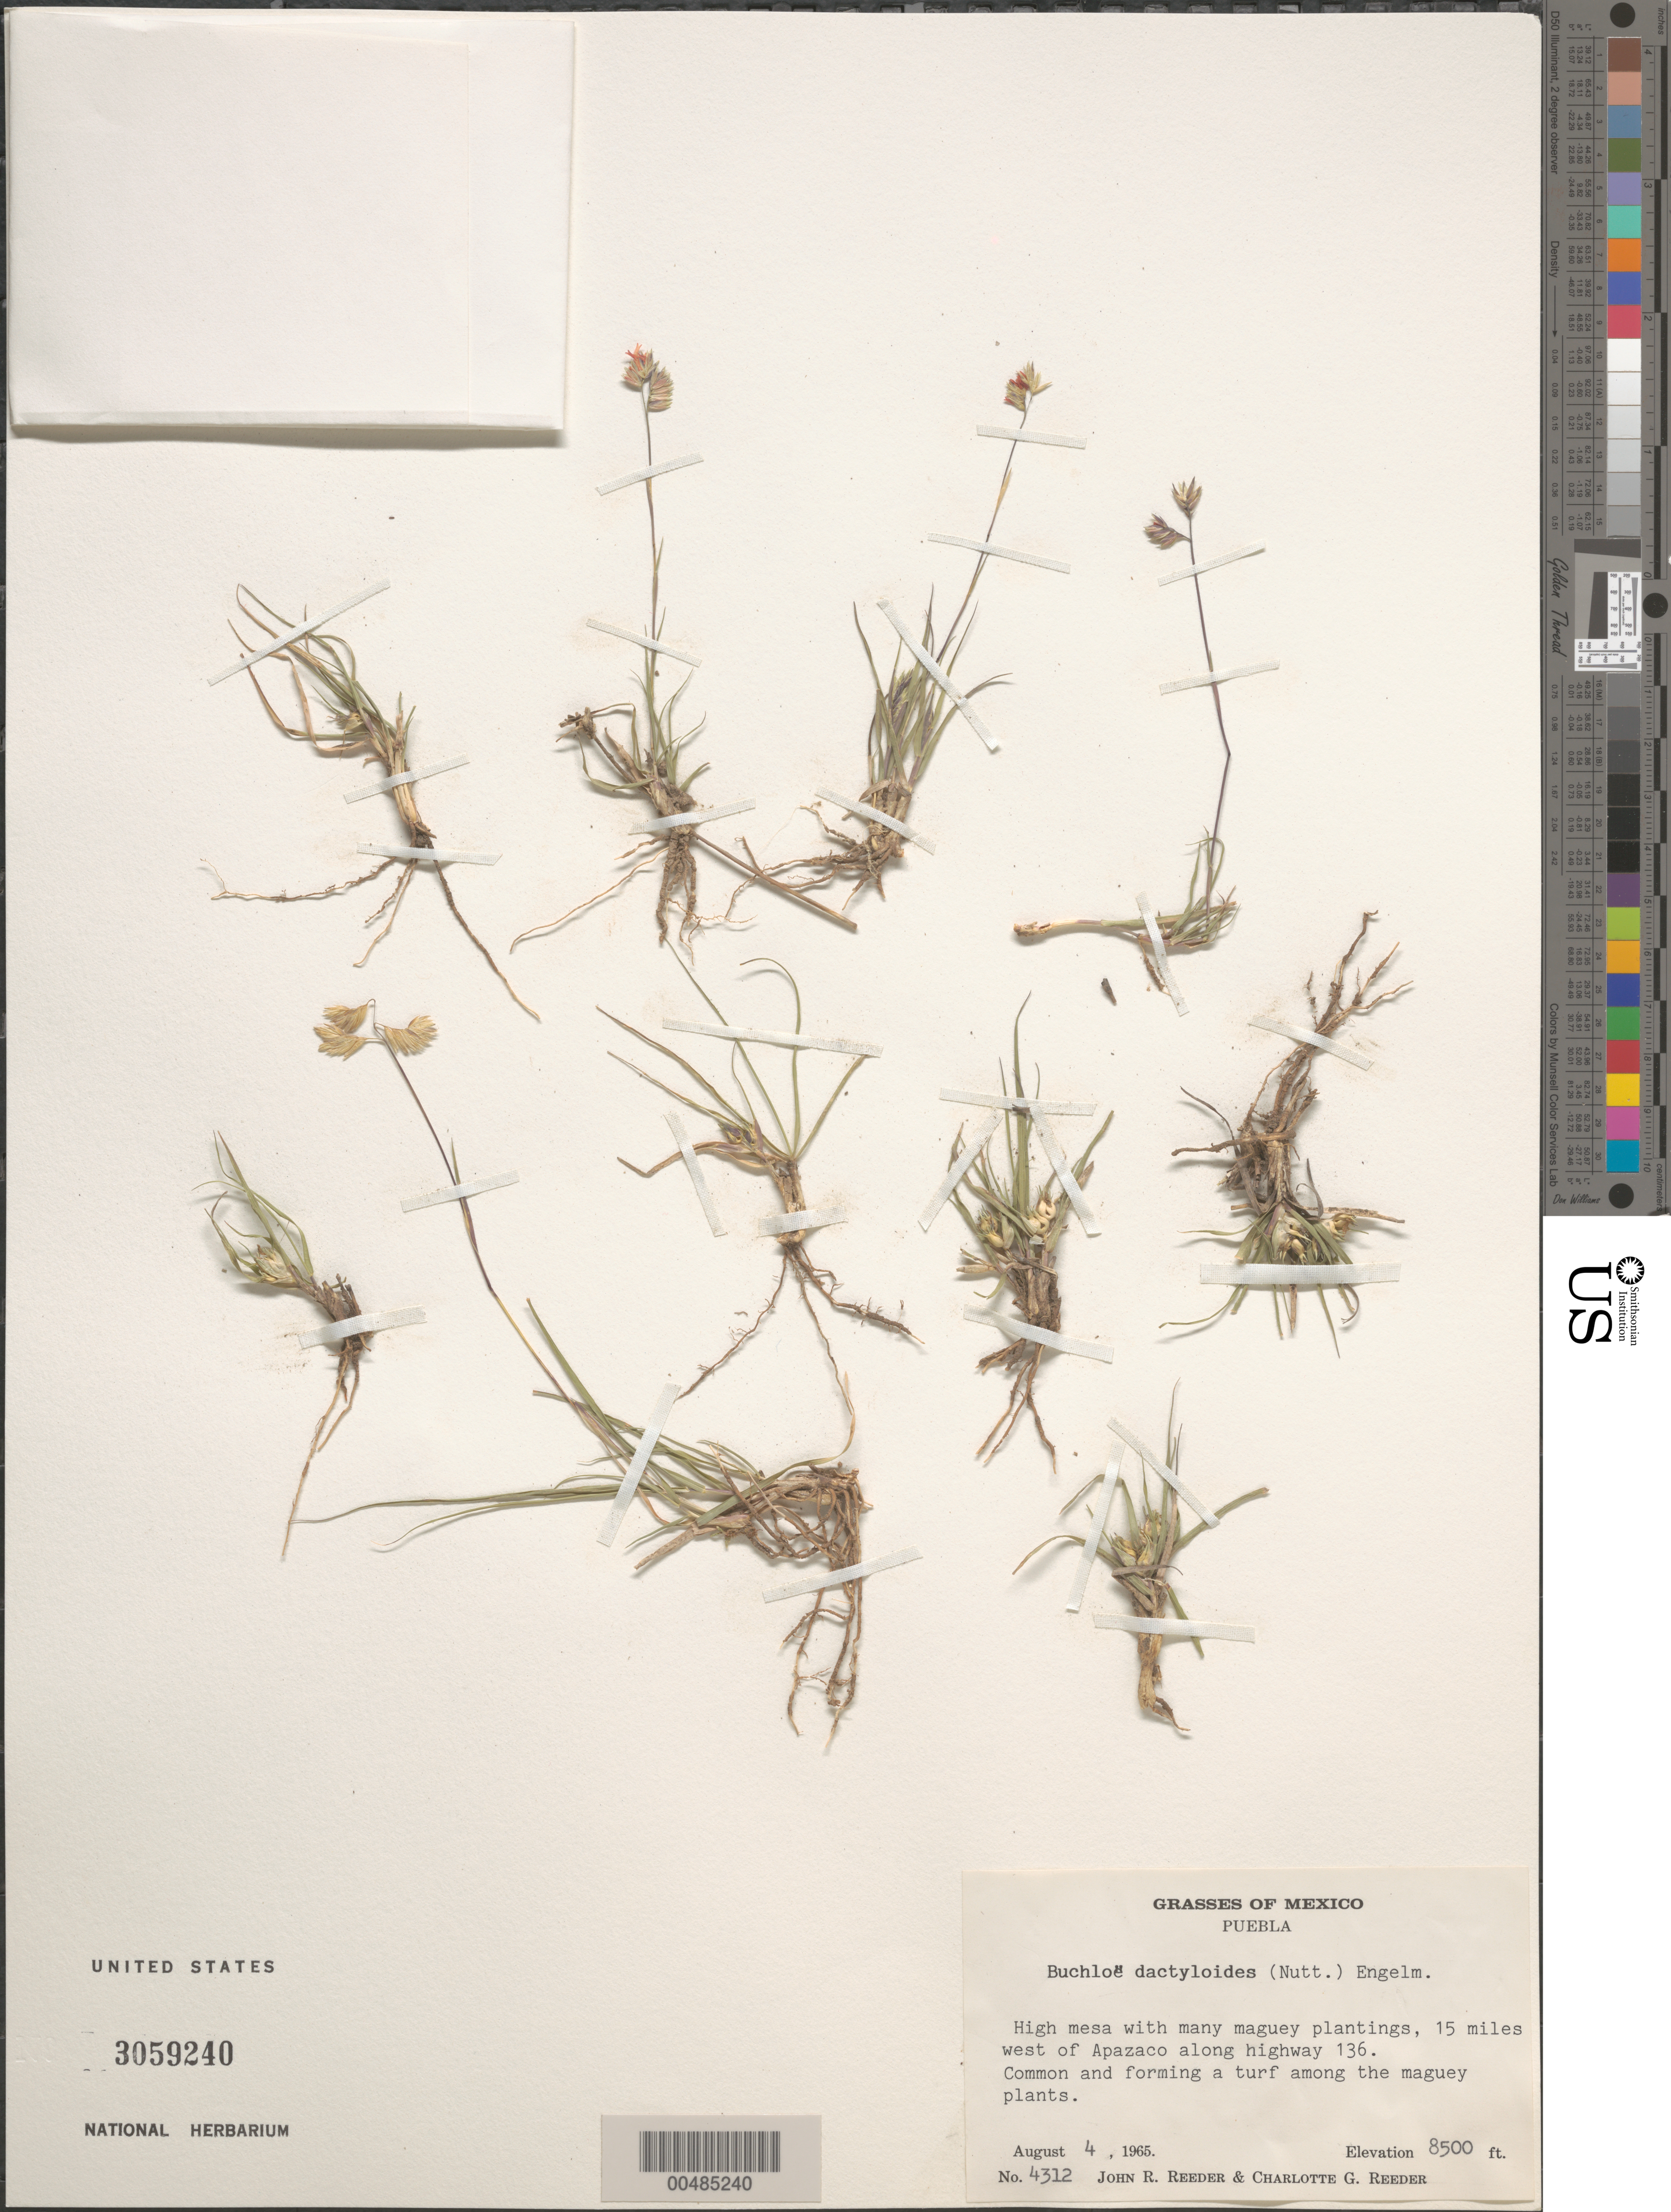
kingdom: Plantae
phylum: Tracheophyta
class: Liliopsida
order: Poales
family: Poaceae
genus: Buchloe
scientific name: Buchloe dactyloides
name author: (Nutt.) Engelm.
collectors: J. R. Reeder & C. G. Reeder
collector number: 4312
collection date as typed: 4 Aug 1965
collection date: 1965-08-04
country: Mexico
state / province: Puebla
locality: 15 mi W of Apazaco along highway 136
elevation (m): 2591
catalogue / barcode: US 3059240